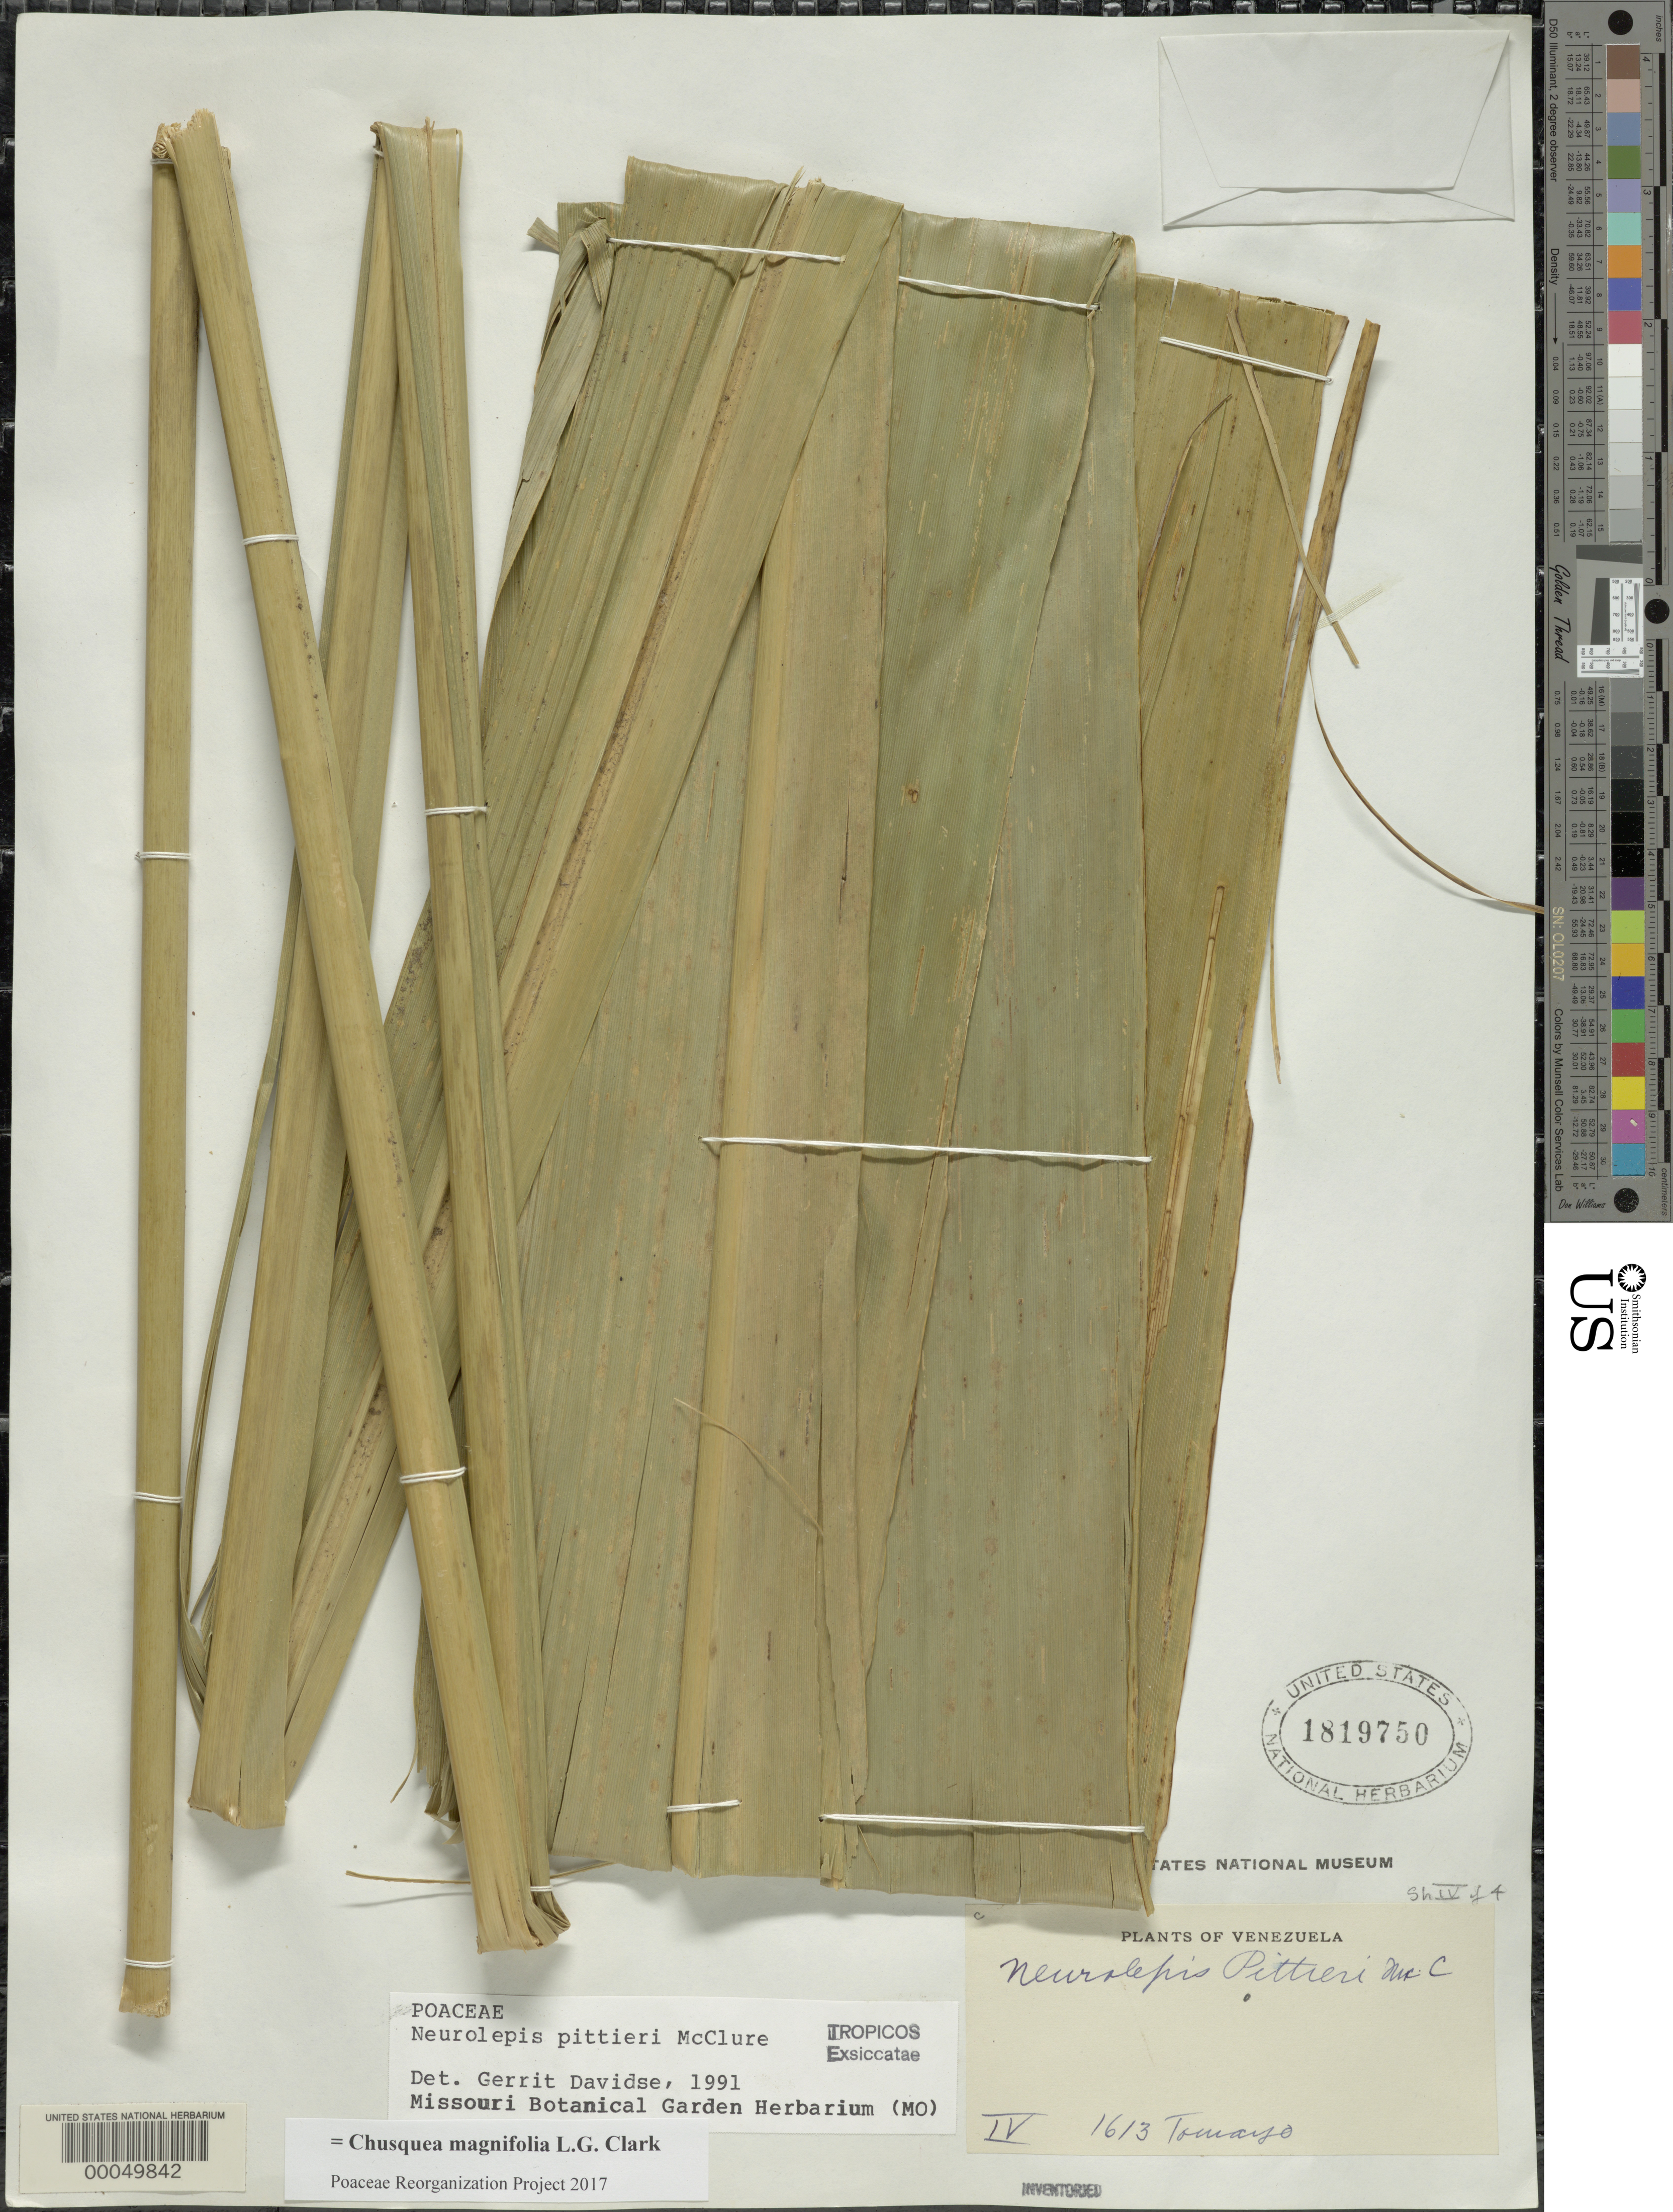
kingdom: Plantae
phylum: Tracheophyta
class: Liliopsida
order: Poales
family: Poaceae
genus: Chusquea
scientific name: Chusquea magnifolia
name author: L.G. Clark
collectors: F. Tamayo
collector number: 1613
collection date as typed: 25 Feb 1941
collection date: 1941-02-25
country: Venezuela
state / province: Aragua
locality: Choroni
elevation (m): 1570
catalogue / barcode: US 1819750